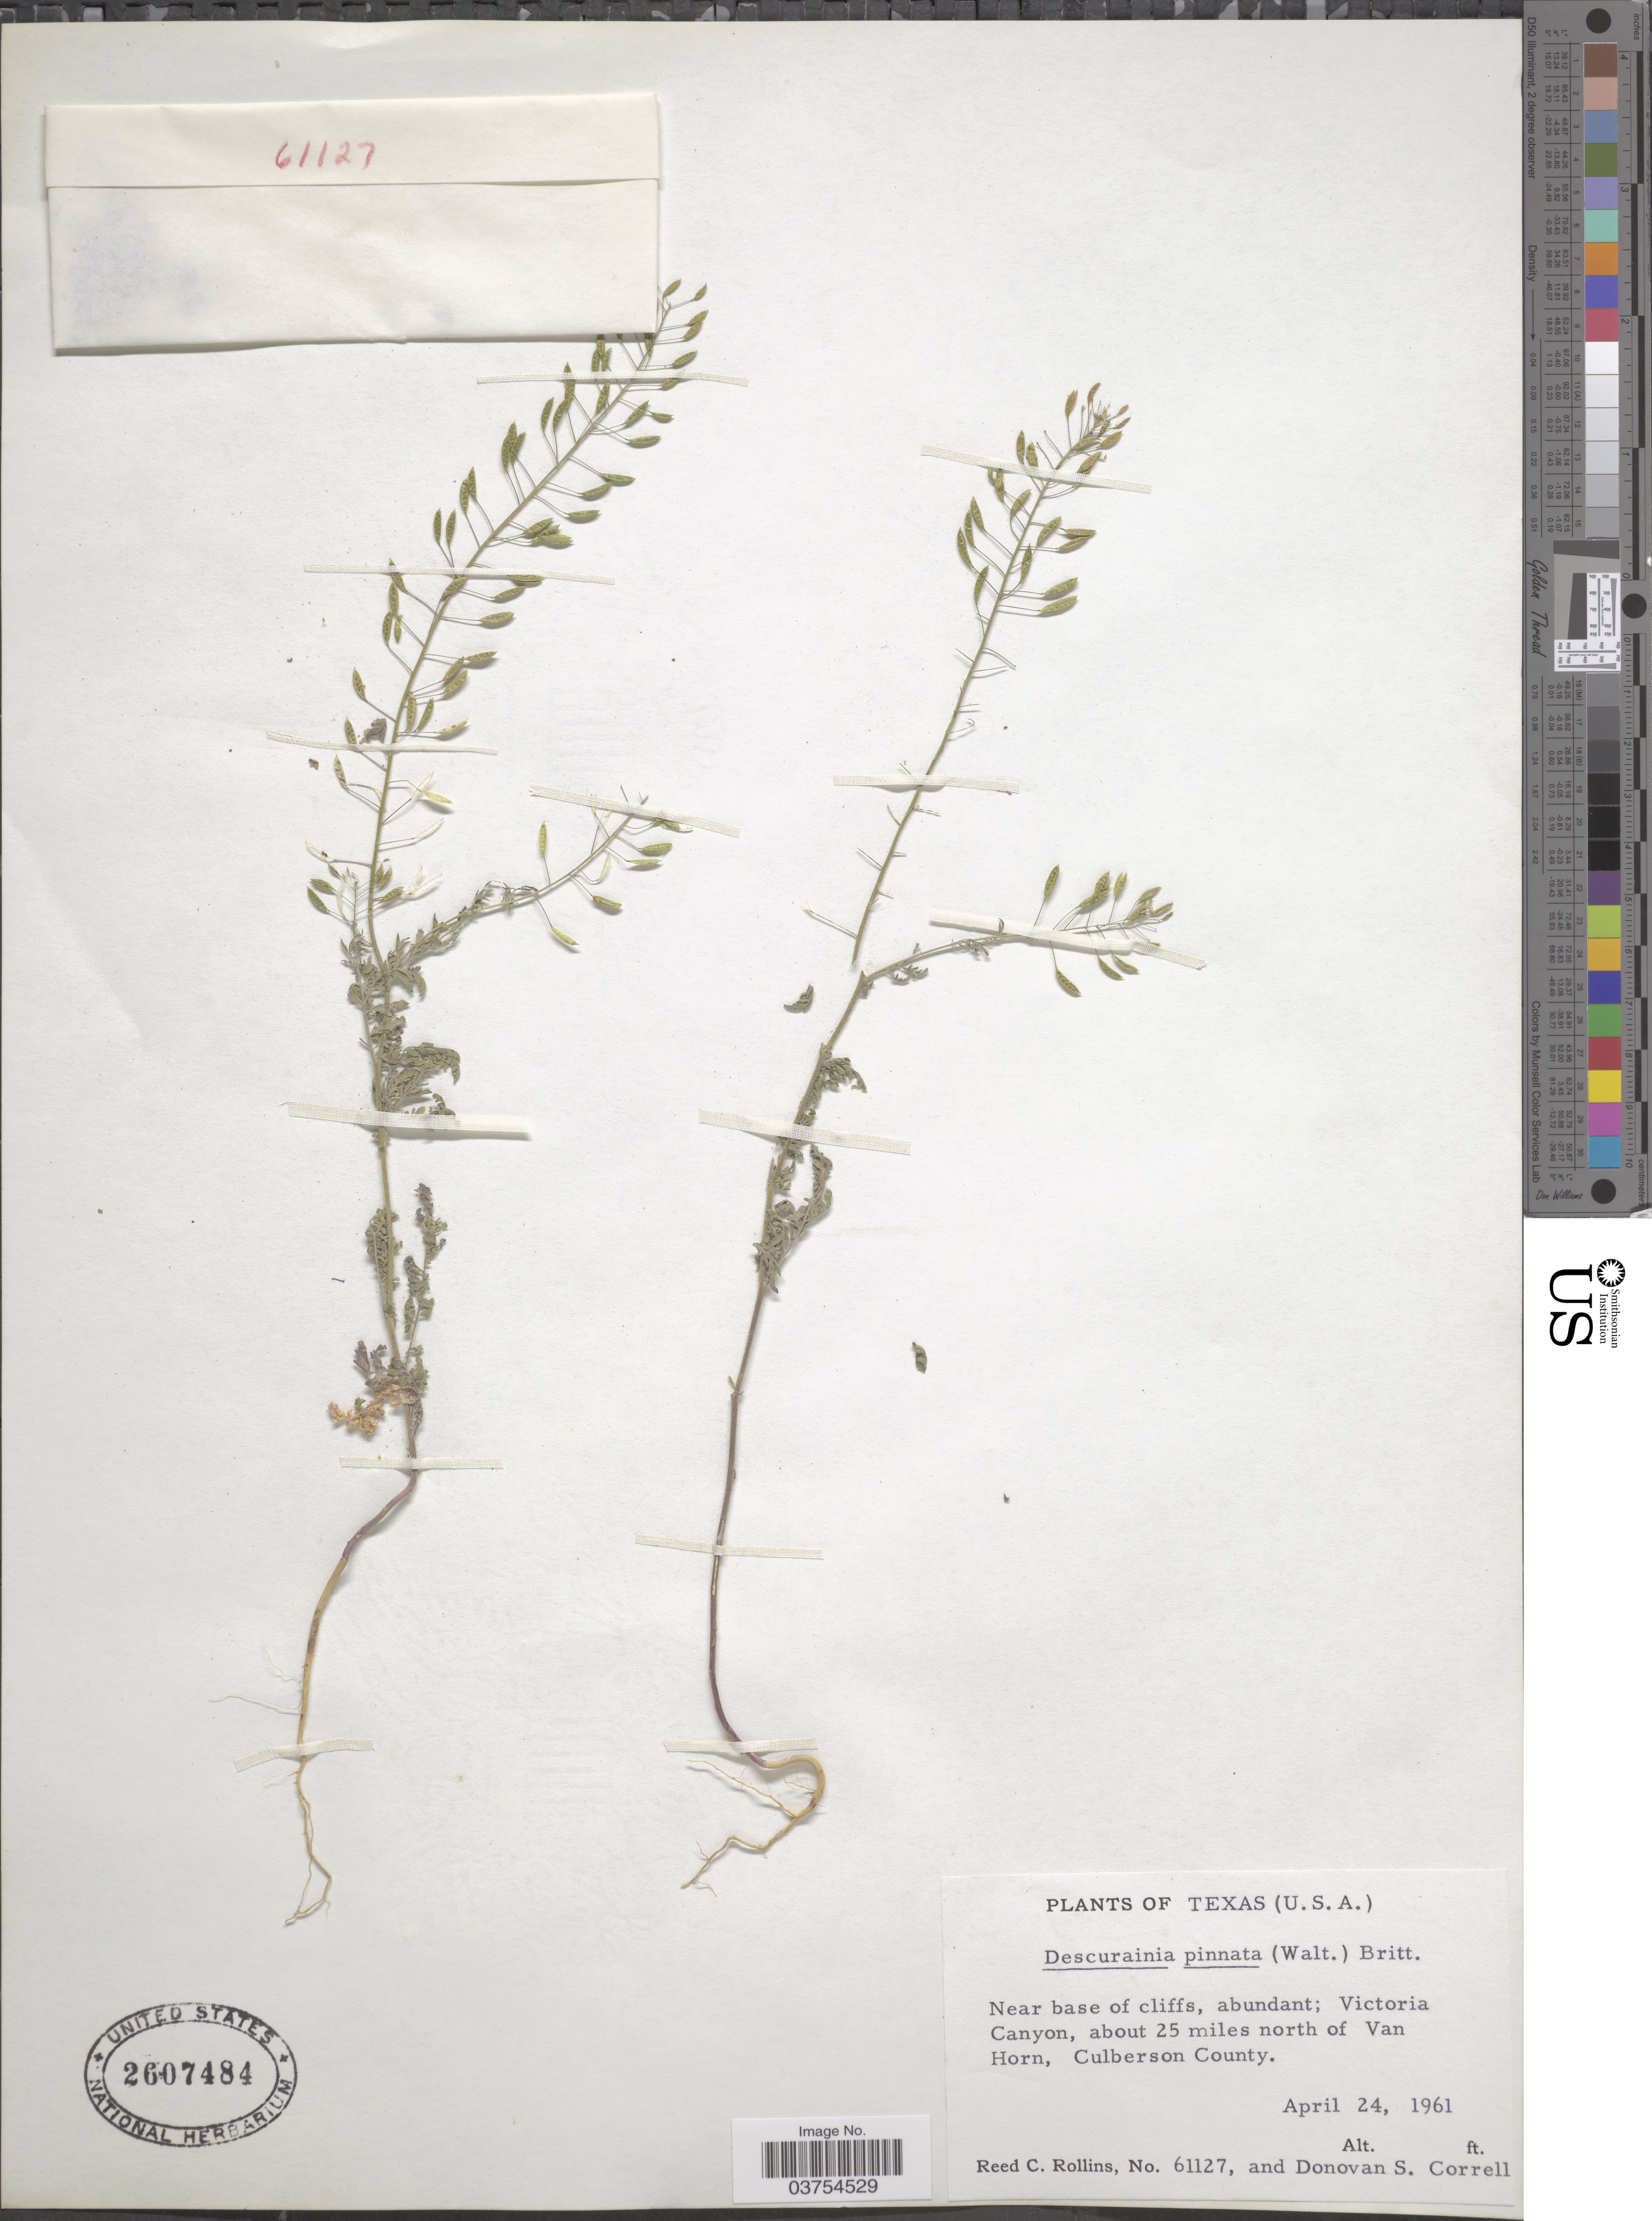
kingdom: Plantae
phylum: Tracheophyta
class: Magnoliopsida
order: Brassicales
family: Brassicaceae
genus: Descurainia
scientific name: Descurainia pinnata subsp. typica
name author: (C.A. Mey.) Detling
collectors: R. C. Rollins & D. S. Correll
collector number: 61127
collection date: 1961-04-24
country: United States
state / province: Texas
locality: Near base of cliffs, Victoria Canyon, about 25 miles north of Van Horn, Culberson County.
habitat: near base of cliffs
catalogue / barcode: US 2607484